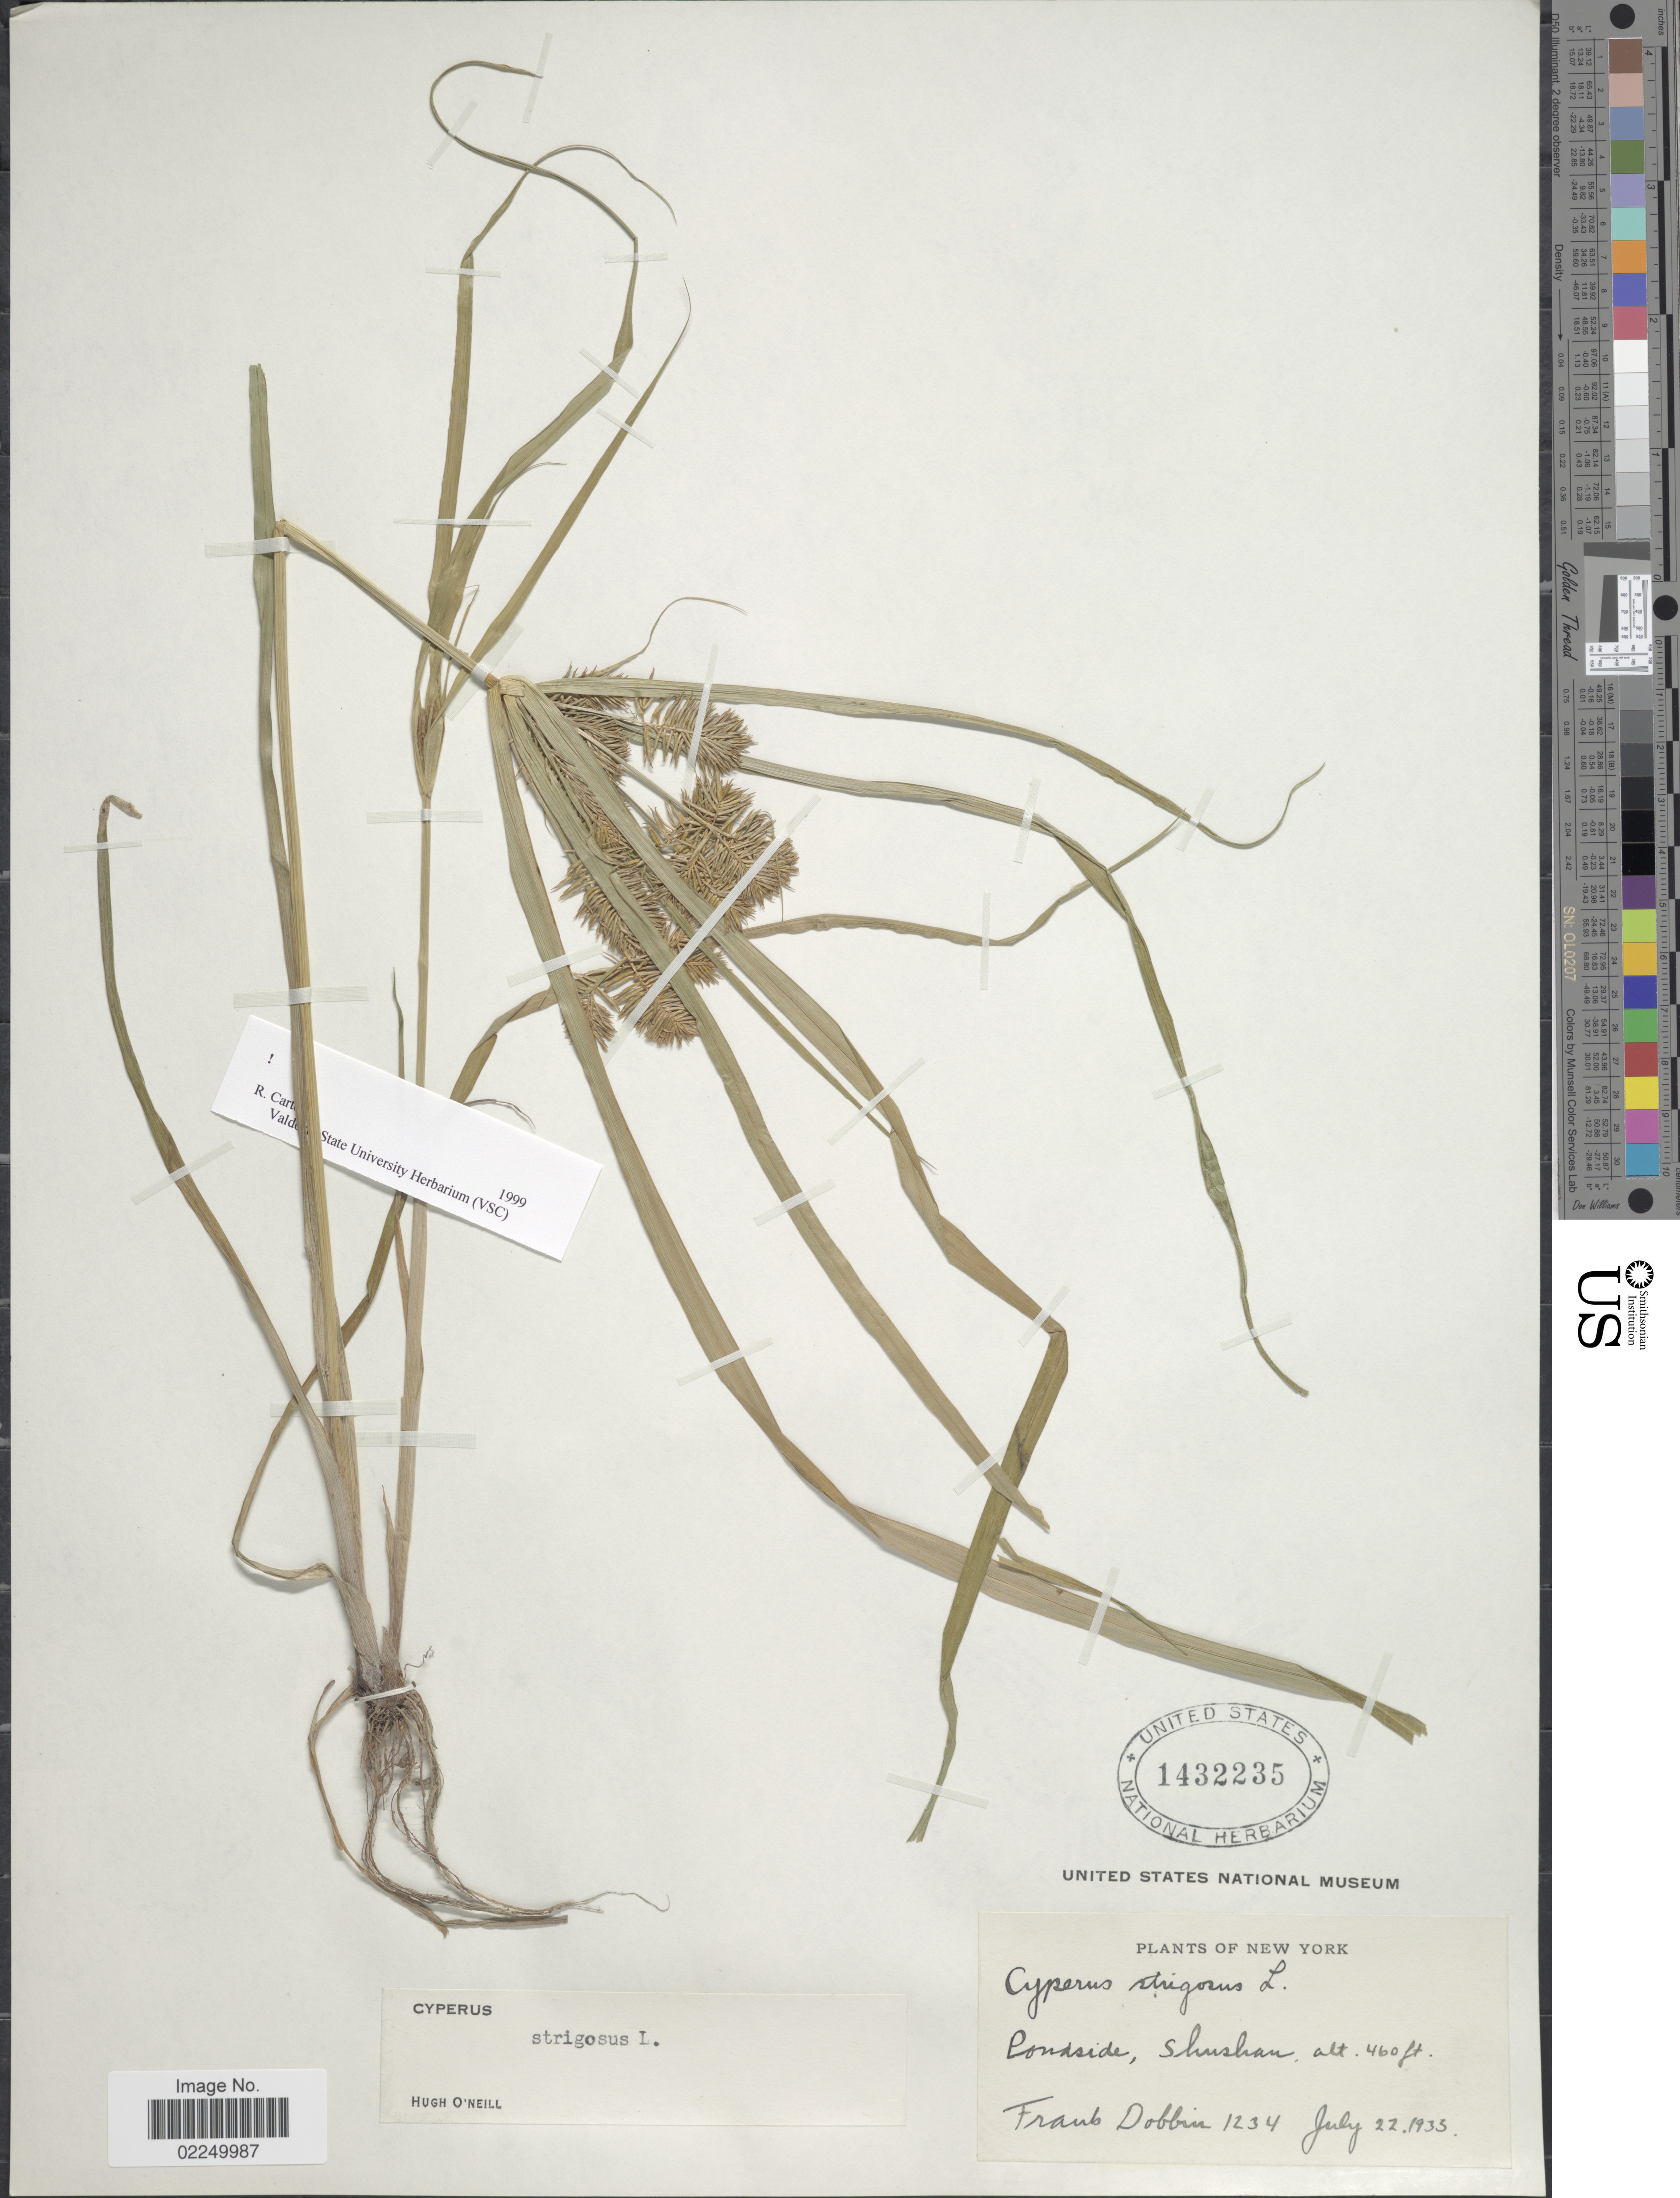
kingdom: Plantae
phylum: Tracheophyta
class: Liliopsida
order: Poales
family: Cyperaceae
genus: Cyperus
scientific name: Cyperus strigosus L.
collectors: F. Dobbin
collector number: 1234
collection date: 1933-07-22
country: United States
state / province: New York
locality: Ponside, Shushan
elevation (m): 140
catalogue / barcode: US 1432235